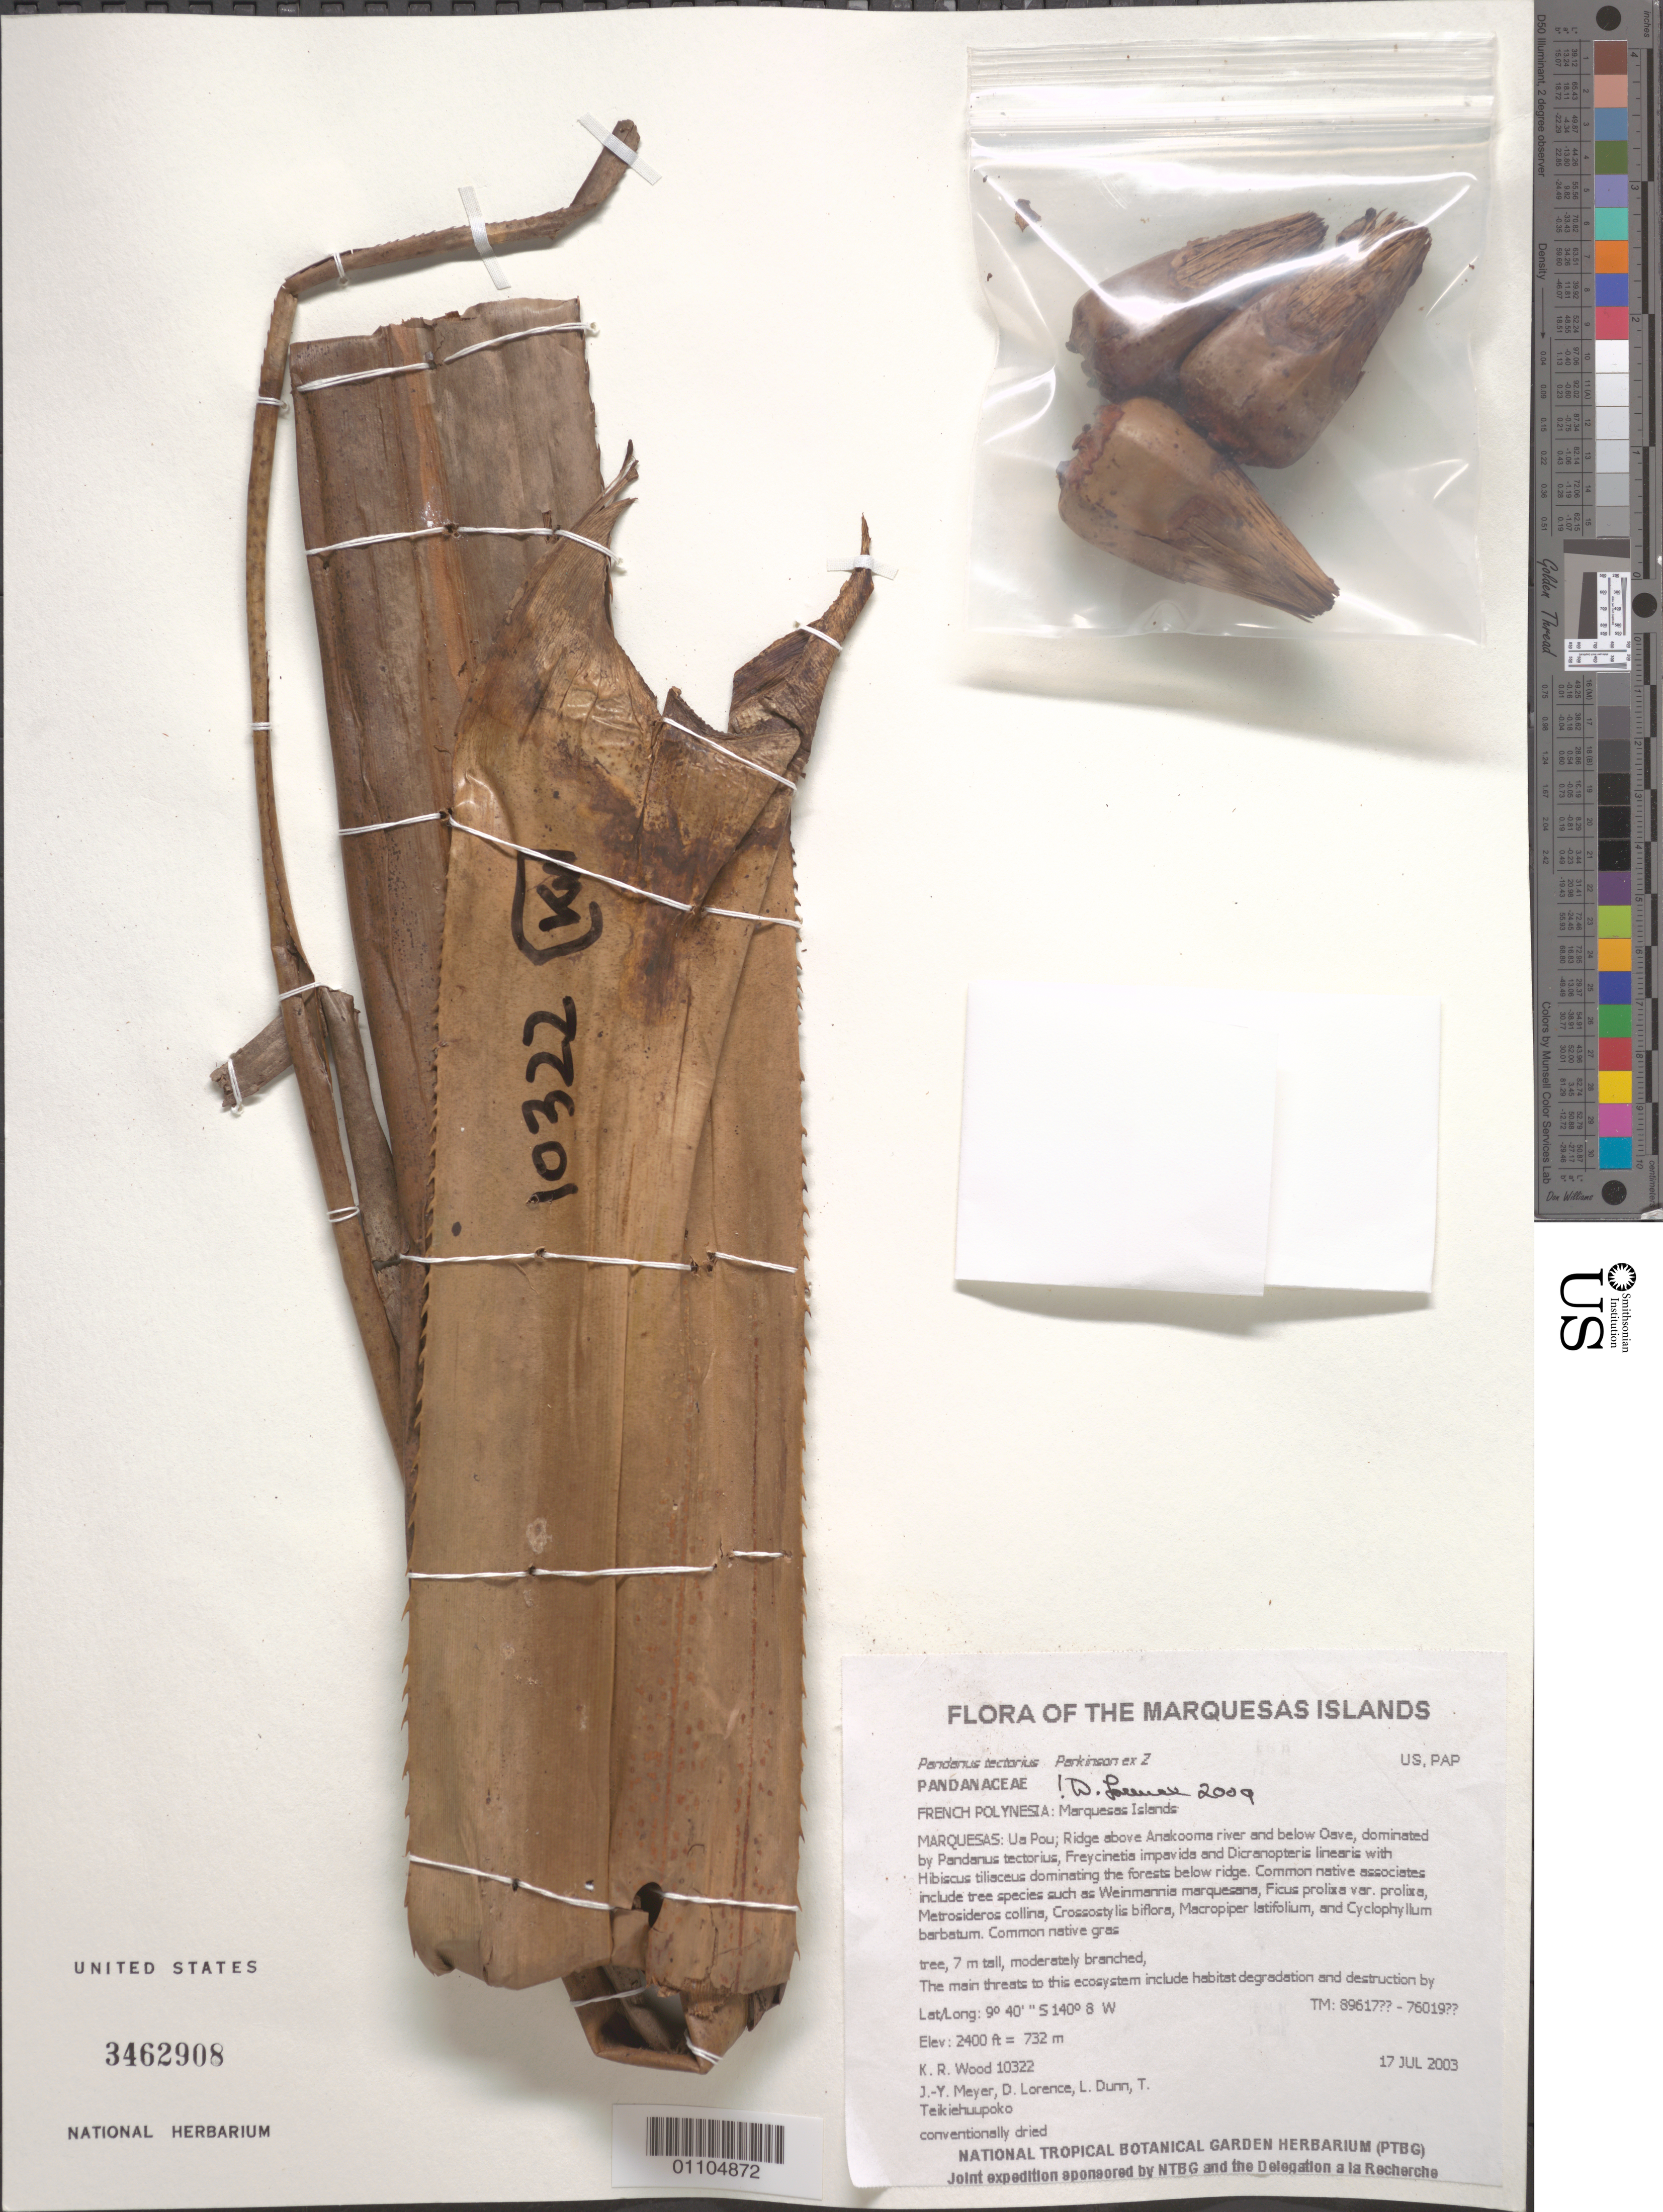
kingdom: Plantae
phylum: Tracheophyta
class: Liliopsida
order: Pandanales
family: Pandanaceae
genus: Pandanus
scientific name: Pandanus tectorius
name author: Parkinson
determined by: Lorence, David H., (PTBG), National Tropical Botanical Garden (UNITED STATES)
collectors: K. R. Wood, J.-Y. Meyer, D. Lorence, L. Dunn & T. Teikiehuupoo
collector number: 10322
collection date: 2003-07-17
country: French Polynesia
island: Ua Pou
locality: Ridge above Anakooma river and below Oave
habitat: Wet; upper slope, E aspect, moderate slope, scattered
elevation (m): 732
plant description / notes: Feral pigs, catastrophic extinction through environmental events, predation by rats that eat seeds, competition with non-native plant taxa such as Psidium guajava, Coffea arabica, Oplismenus compositus, Conyza bonari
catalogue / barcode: US 3462908